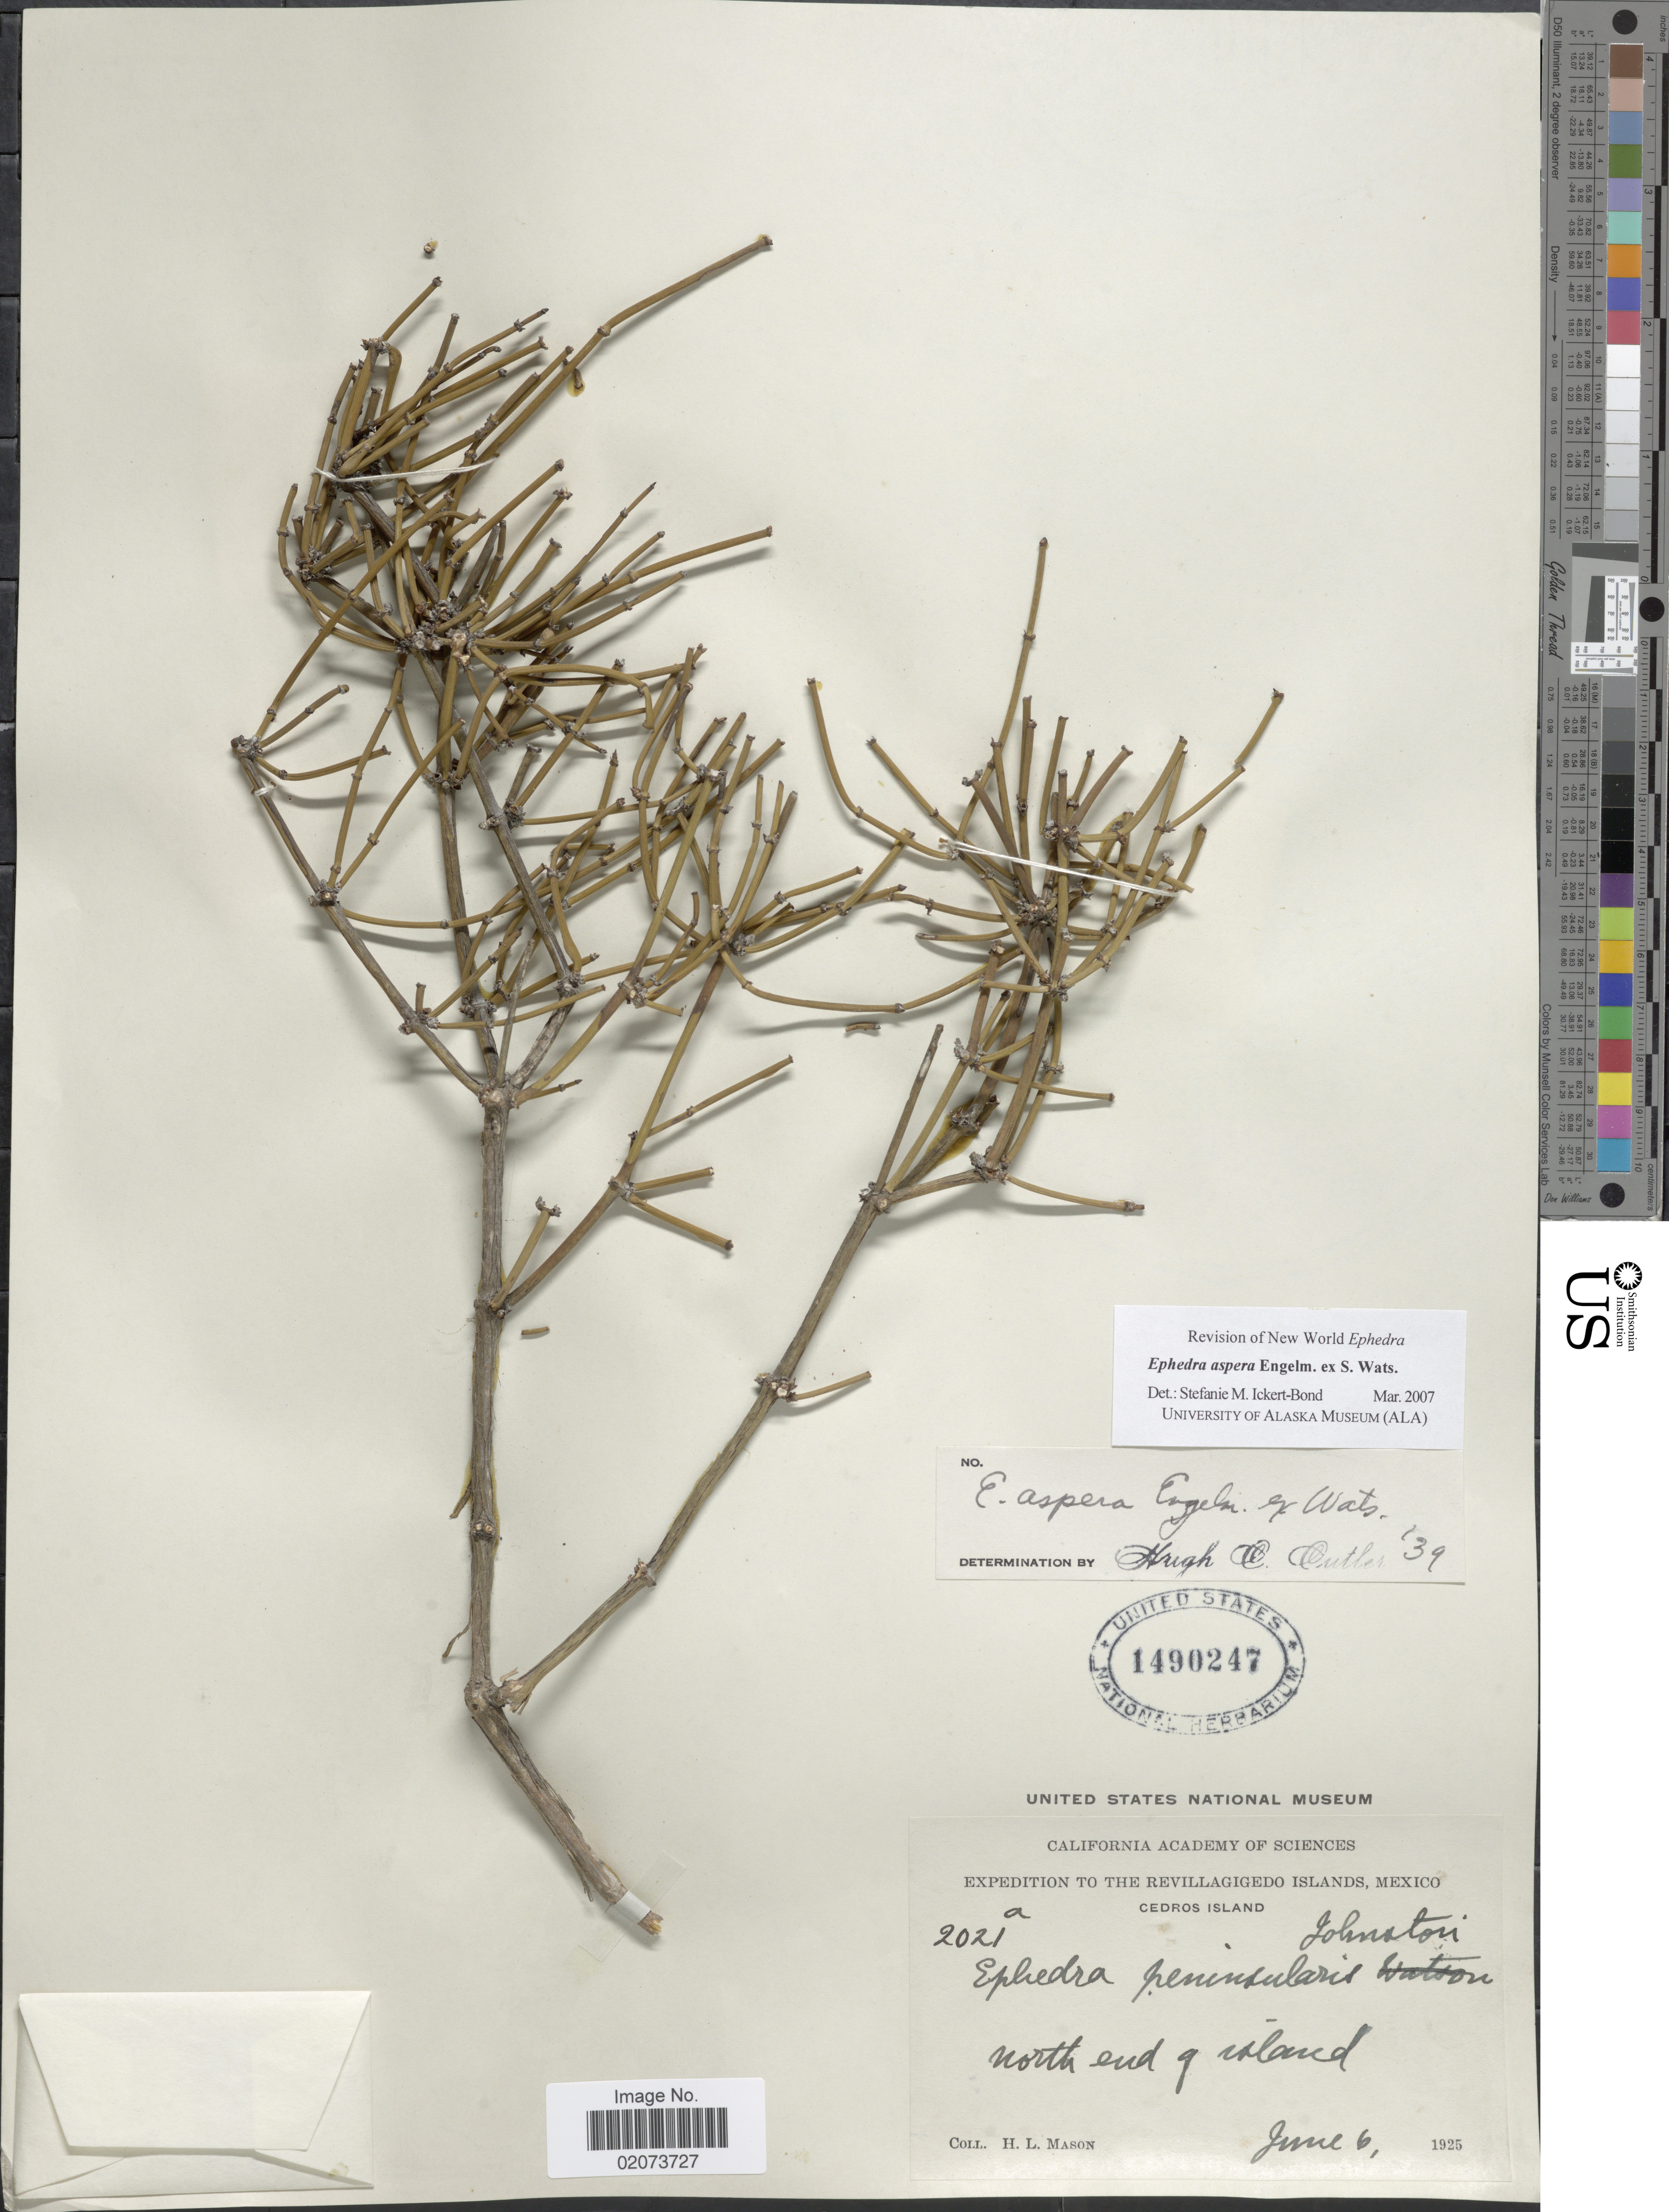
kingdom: Plantae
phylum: Tracheophyta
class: Gnetopsida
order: Ephedrales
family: Ephedraceae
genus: Ephedra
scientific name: Ephedra aspera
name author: Engelm. ex S. Watson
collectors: H. L. Mason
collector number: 2021a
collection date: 1925-06-06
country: Mexico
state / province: Colima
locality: The Revillagigedo Islands, Mexico, Cedros Island, North of Island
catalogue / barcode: US 1490247